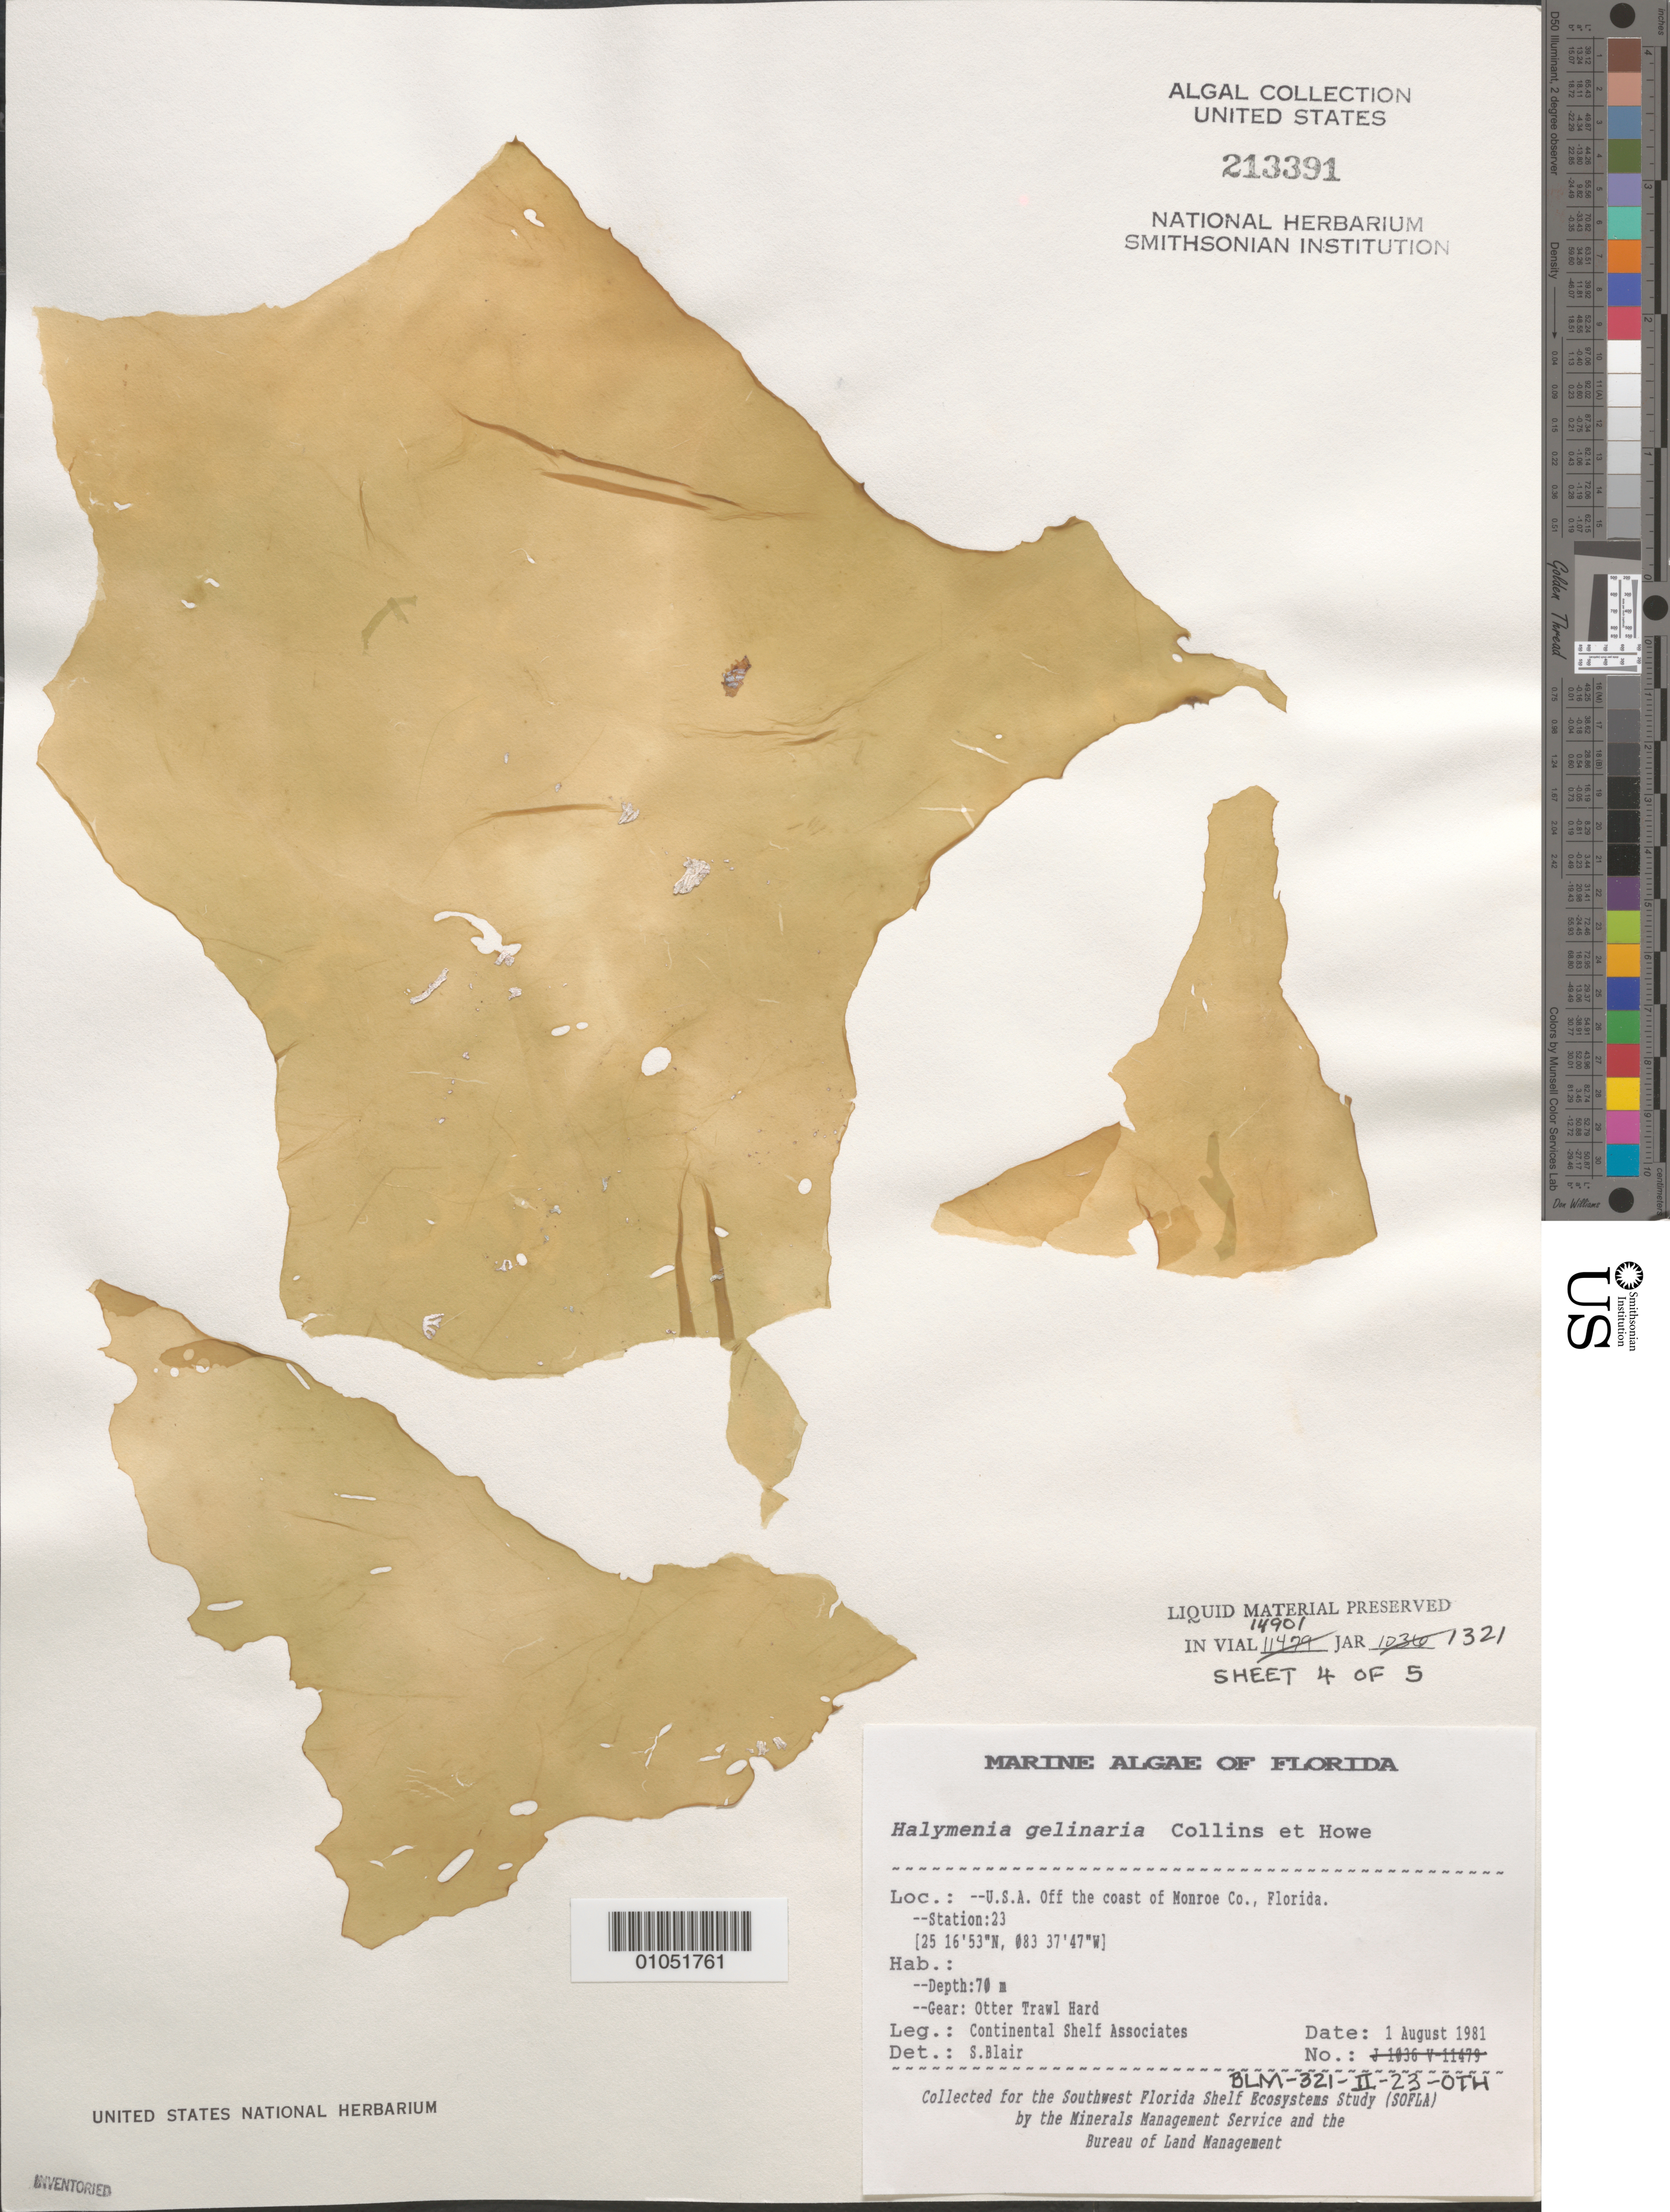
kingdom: Plantae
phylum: Rhodophyta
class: Florideophyceae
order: Halymeniales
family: Halymeniaceae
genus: Halymenia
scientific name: Halymenia floridana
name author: J. Agardh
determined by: Algae name updating Project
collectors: Continental Shelf Associates for the MMS/BLM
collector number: BLM-321-II-23-OTH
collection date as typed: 01 Aug 1981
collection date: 1981-08-01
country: United States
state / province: Florida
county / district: Monroe County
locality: Gulf of Mexico off the coast of Monroe County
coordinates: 25 16'53"N, 83 37'47"W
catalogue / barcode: US 213391